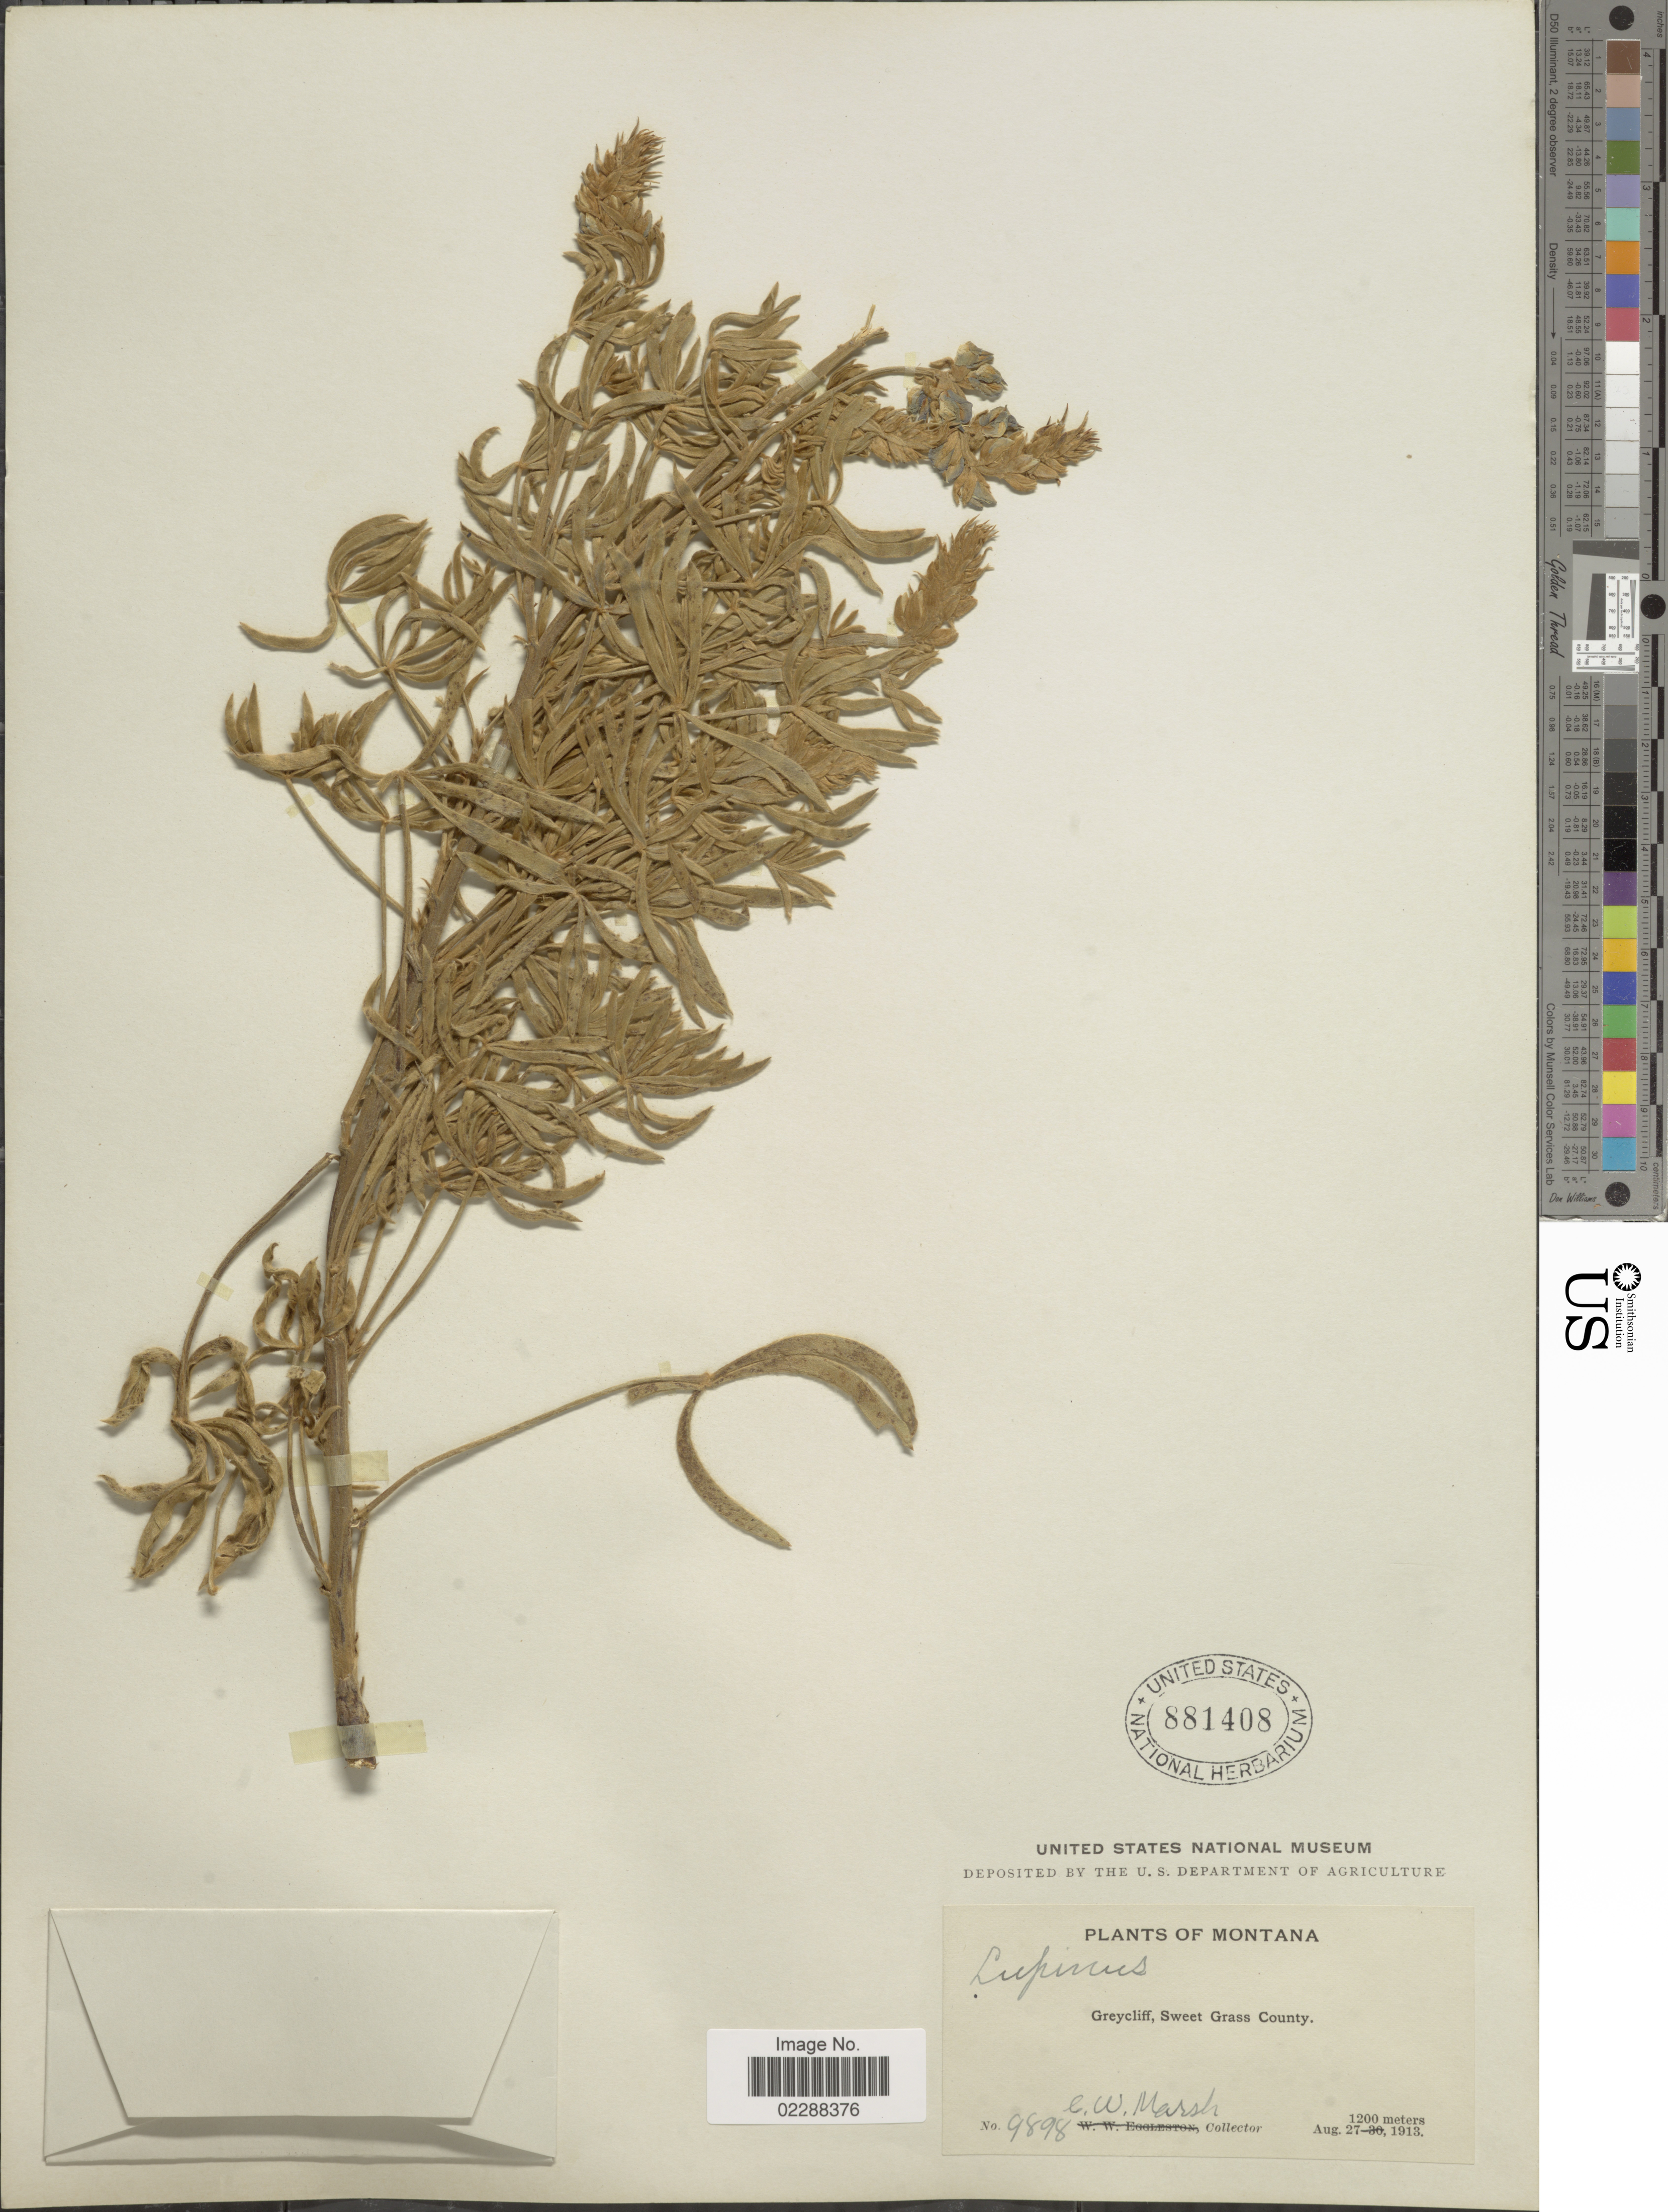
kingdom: Plantae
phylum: Tracheophyta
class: Magnoliopsida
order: Fabales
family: Fabaceae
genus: Lupinus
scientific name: Lupinus sp.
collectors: E. Marsh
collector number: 9898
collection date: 1913-08-27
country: United States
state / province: Montana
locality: Greycliff, Sweet Grass County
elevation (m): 1200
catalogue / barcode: US 881408